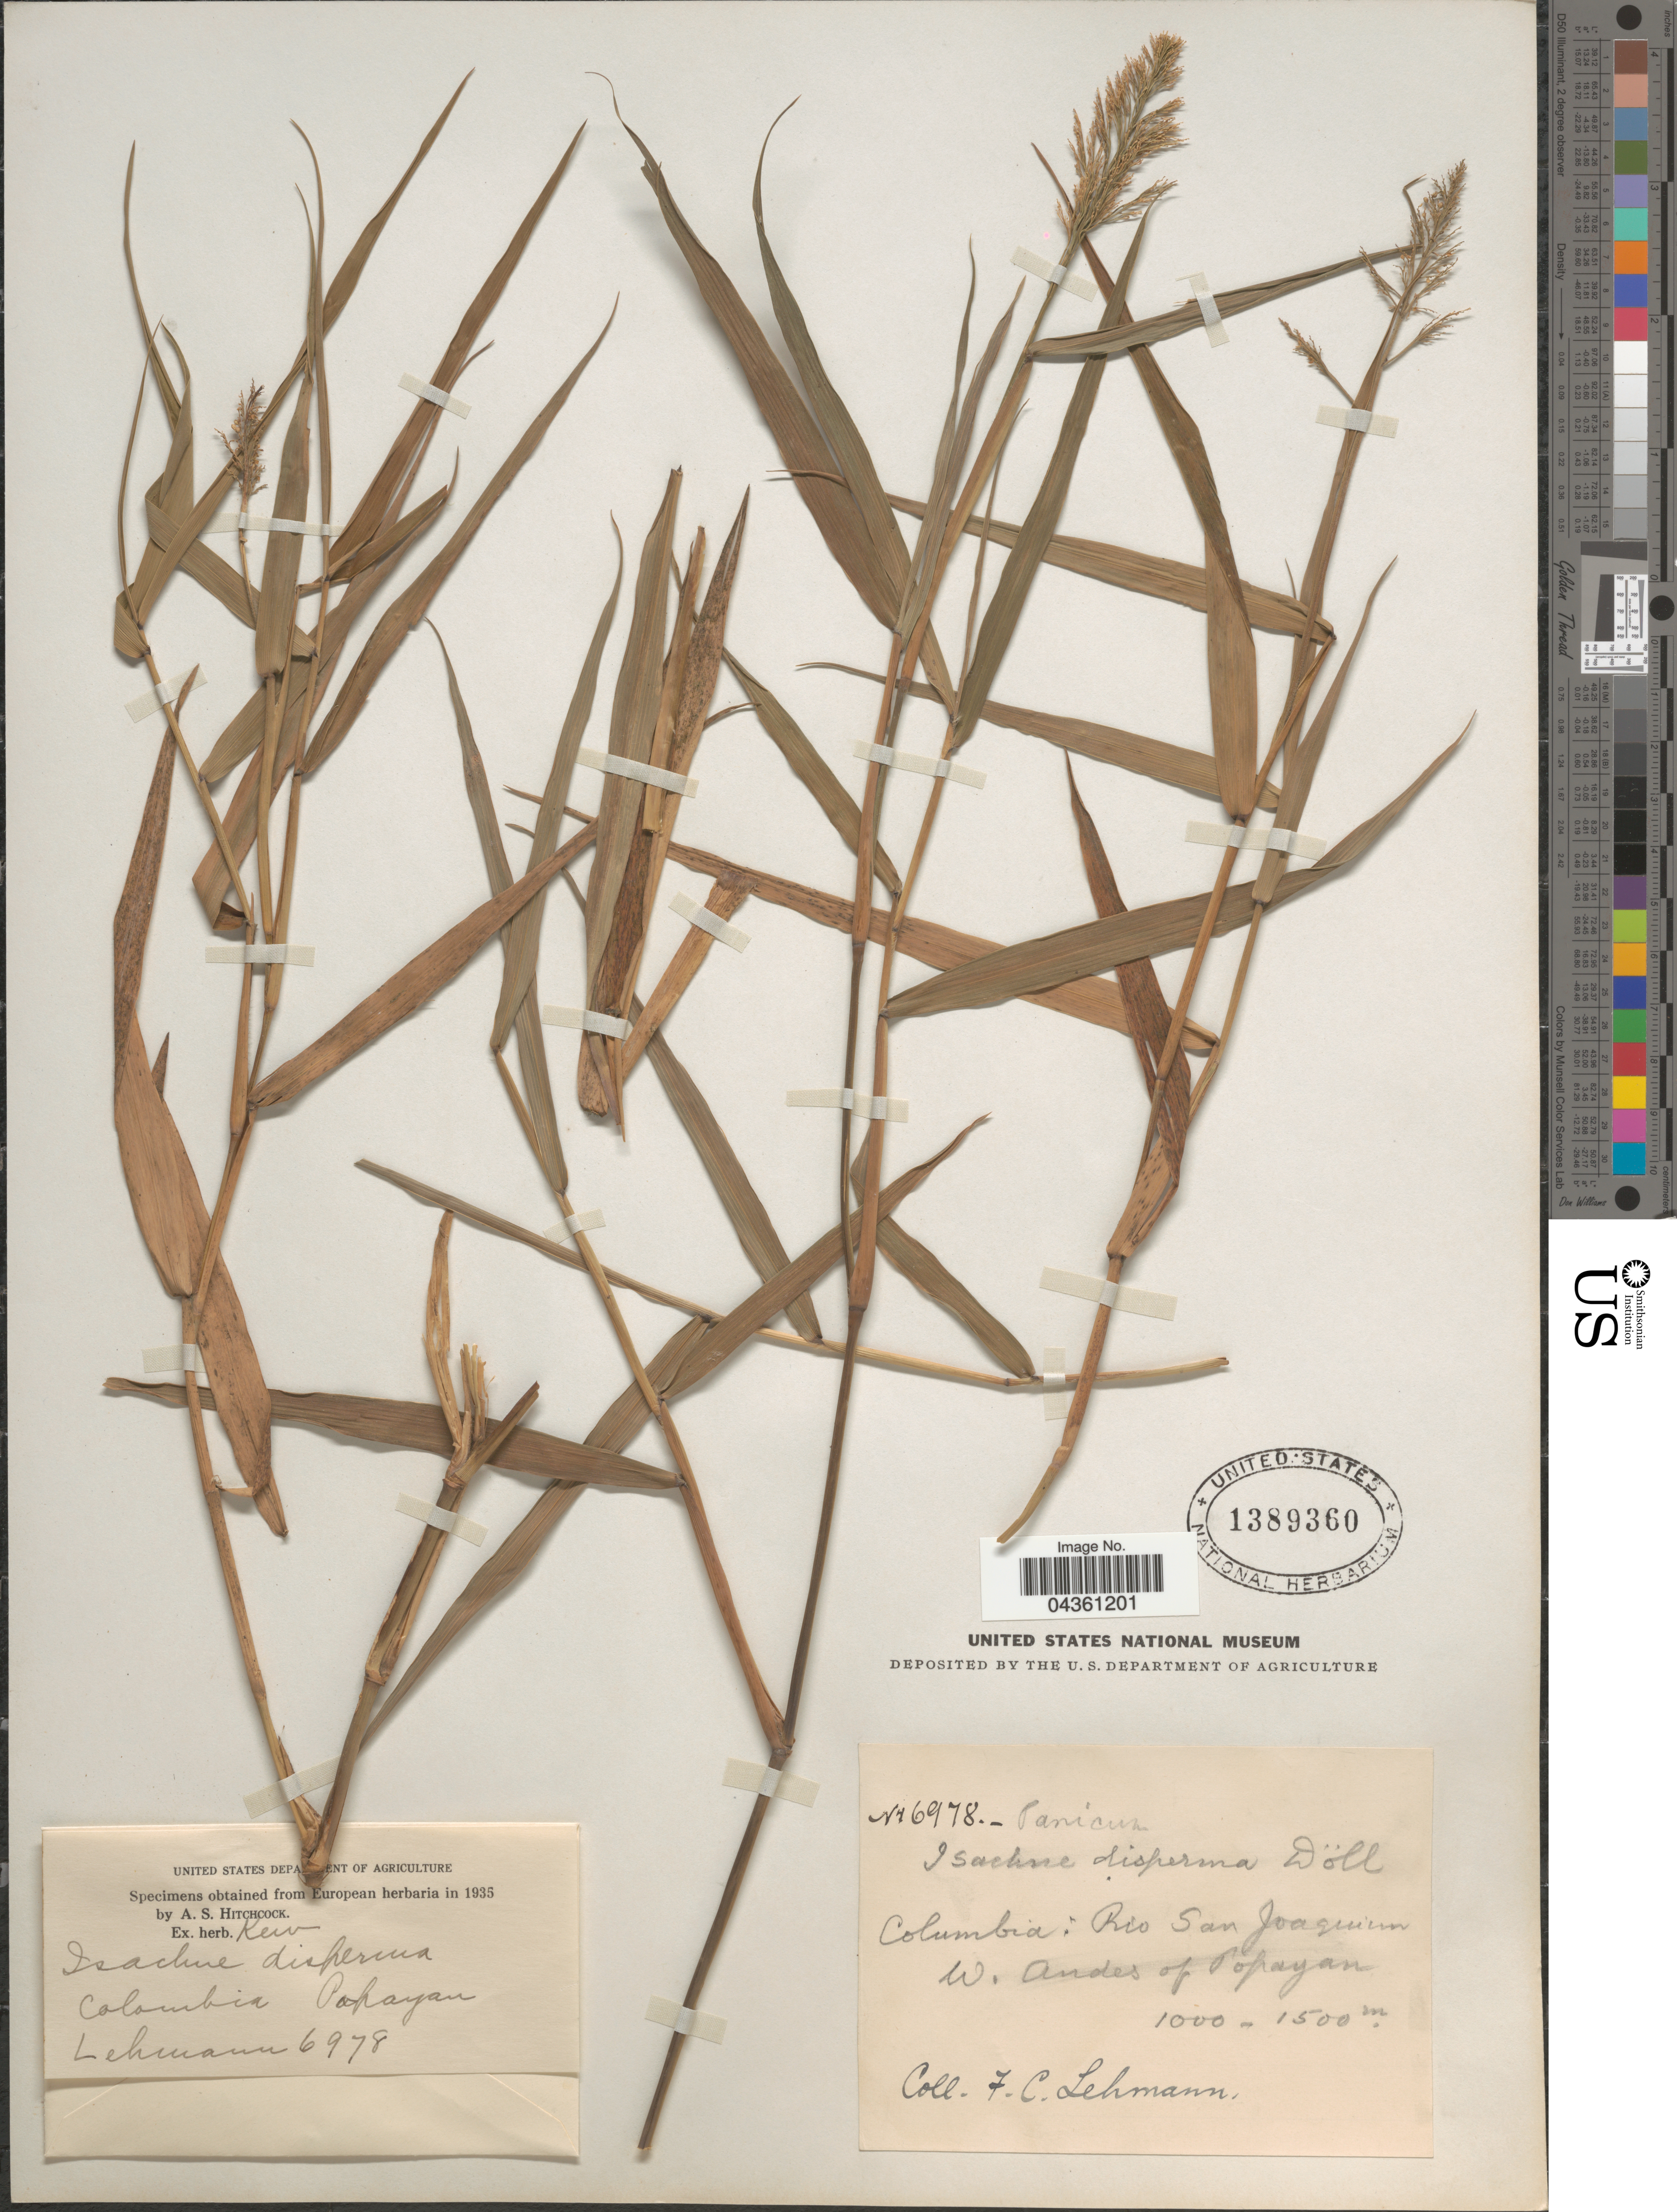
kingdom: Plantae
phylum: Tracheophyta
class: Liliopsida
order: Poales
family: Poaceae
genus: Isachne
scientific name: Isachne arundinacea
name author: (Sw.) Griseb.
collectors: F. C. Lehmann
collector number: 6978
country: Colombia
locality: Popayan. Rio San Joaquim W. Andes of Popayan.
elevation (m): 1000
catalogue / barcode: US 1389360